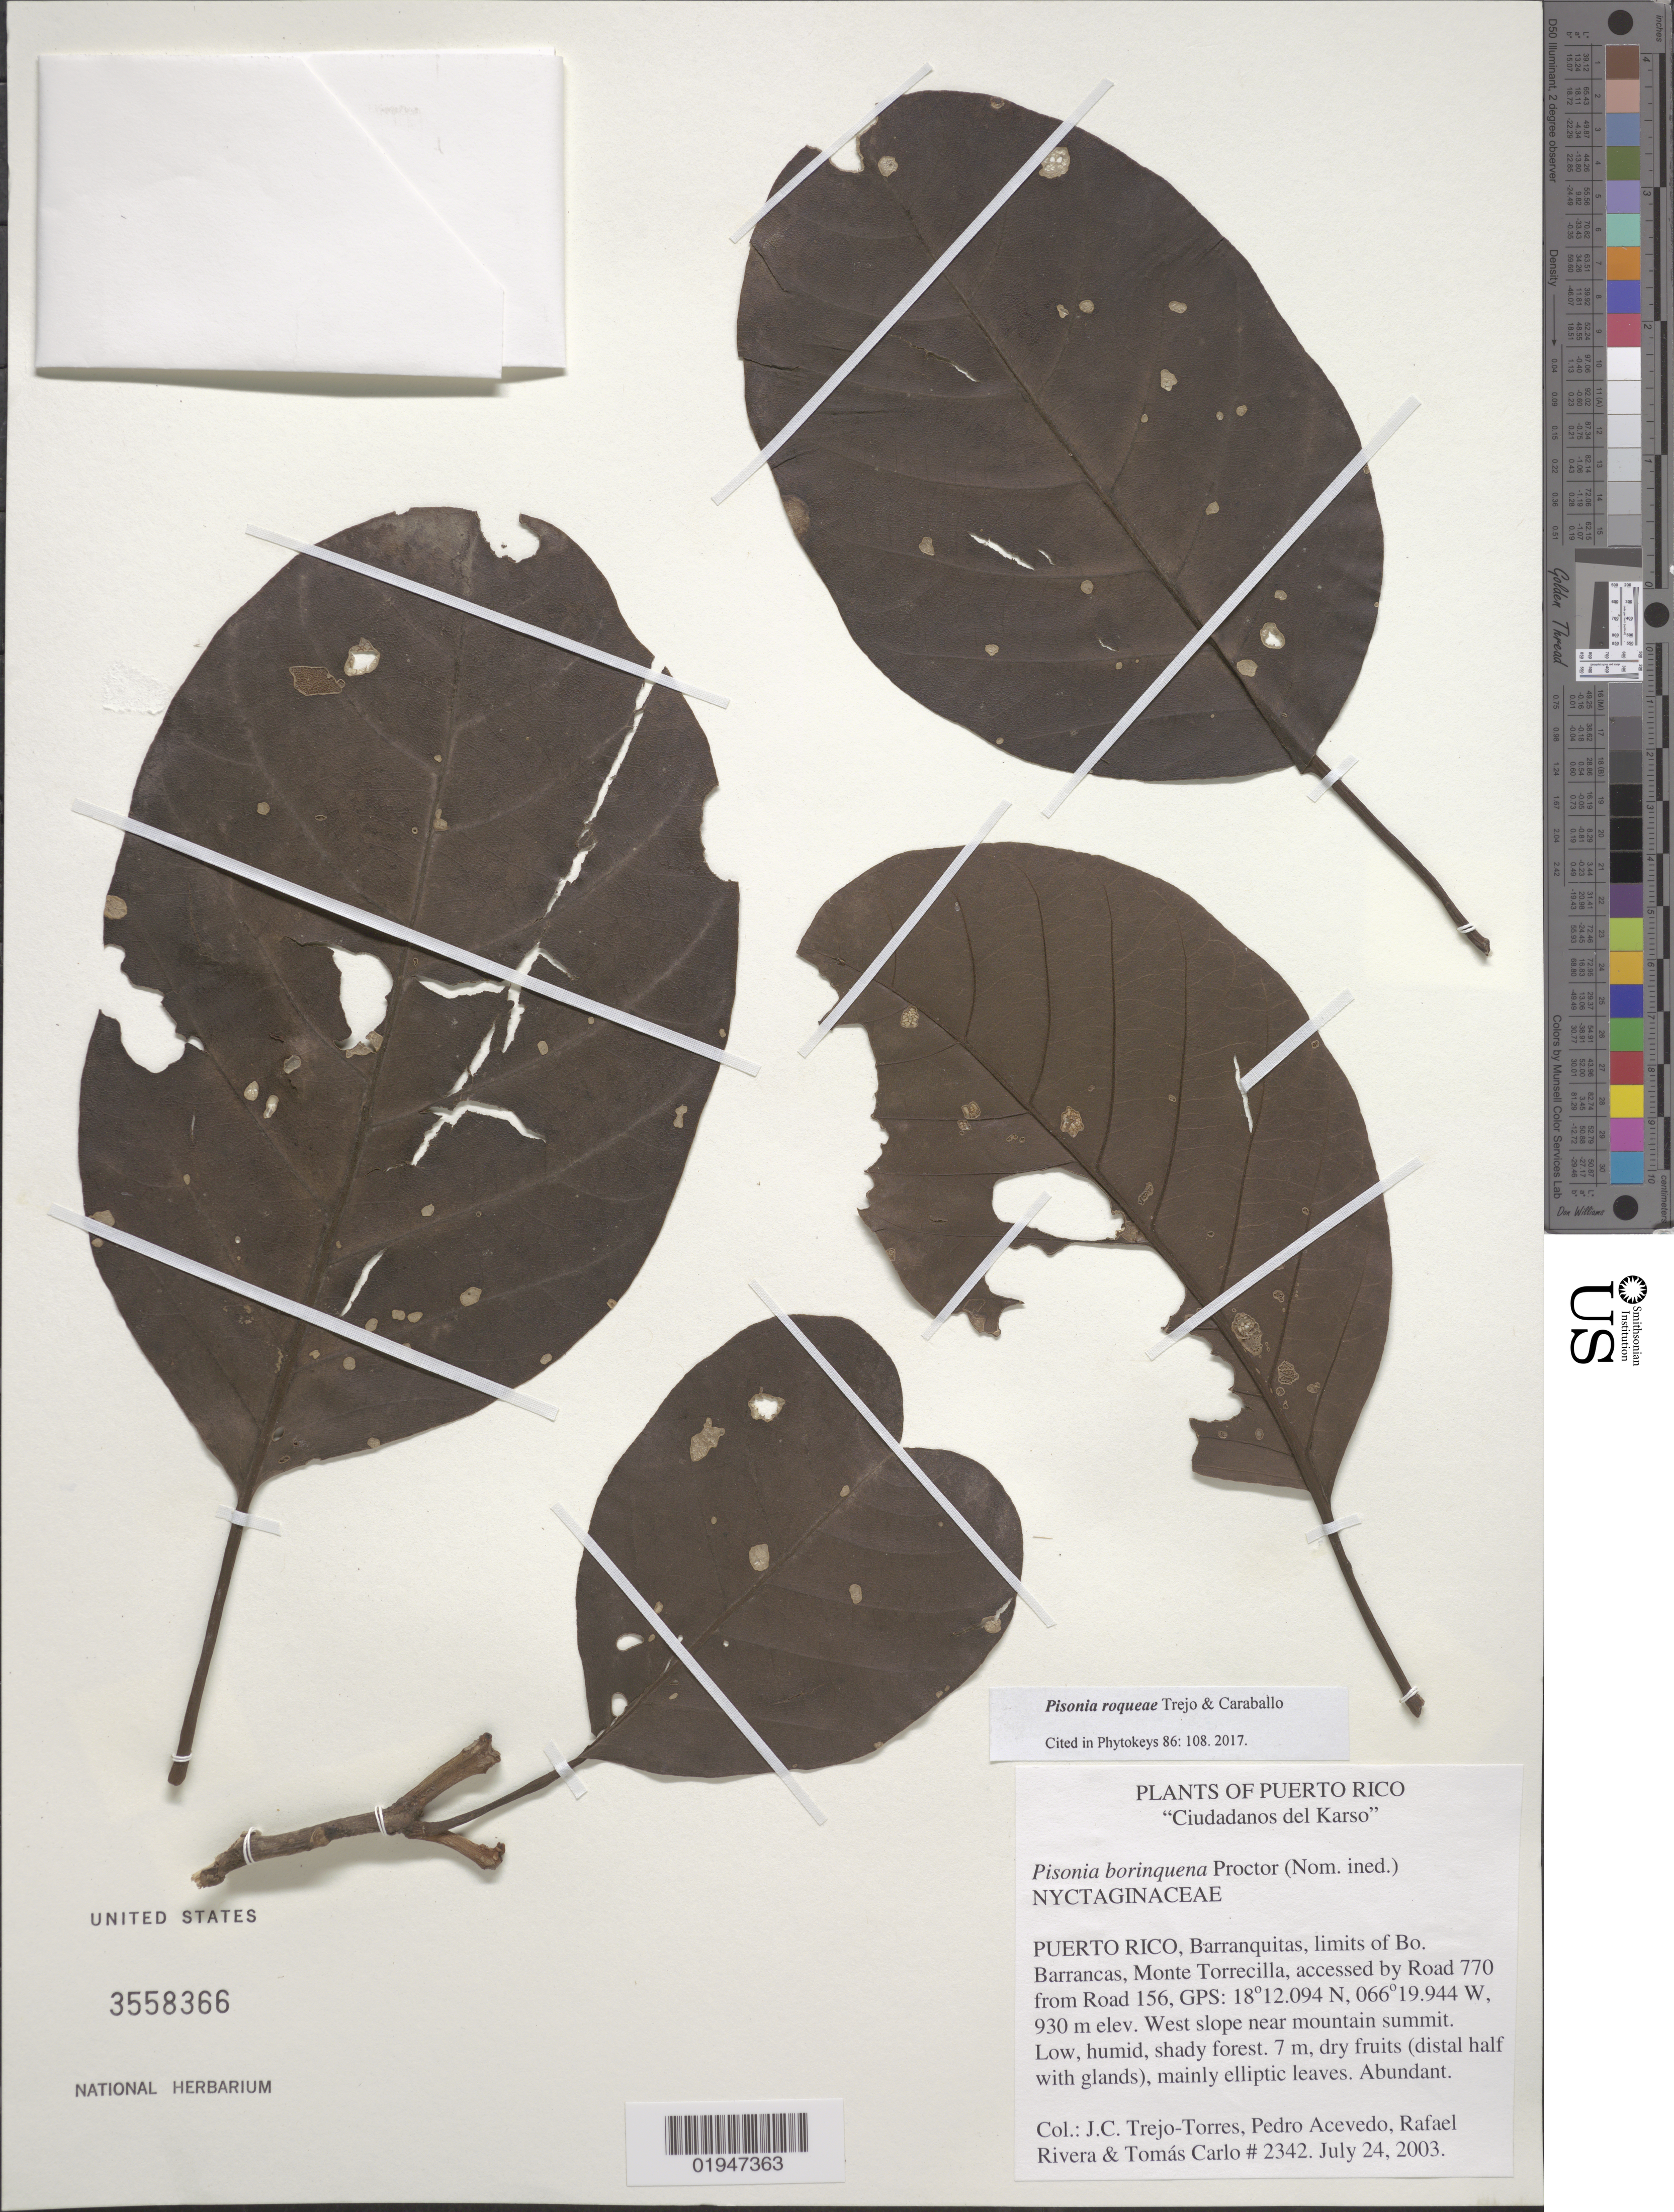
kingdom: Plantae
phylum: Tracheophyta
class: Magnoliopsida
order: Caryophyllales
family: Nyctaginaceae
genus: Pisonia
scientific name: Pisonia roqueae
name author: Trejo & Caraballo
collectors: J. C. Trejo-Torres, P. Acevedo-Rodr., R. Rivera & T. Carlo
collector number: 2342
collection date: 2003-07-24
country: Puerto Rico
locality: Barranquitas, limits of Bo. Barrancas, Monte Torrecilla, accessed by Road 770 from Road 156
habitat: West slope near moutain summit. Low, humid, shady forest. Abundant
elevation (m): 930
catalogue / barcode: US 3558366